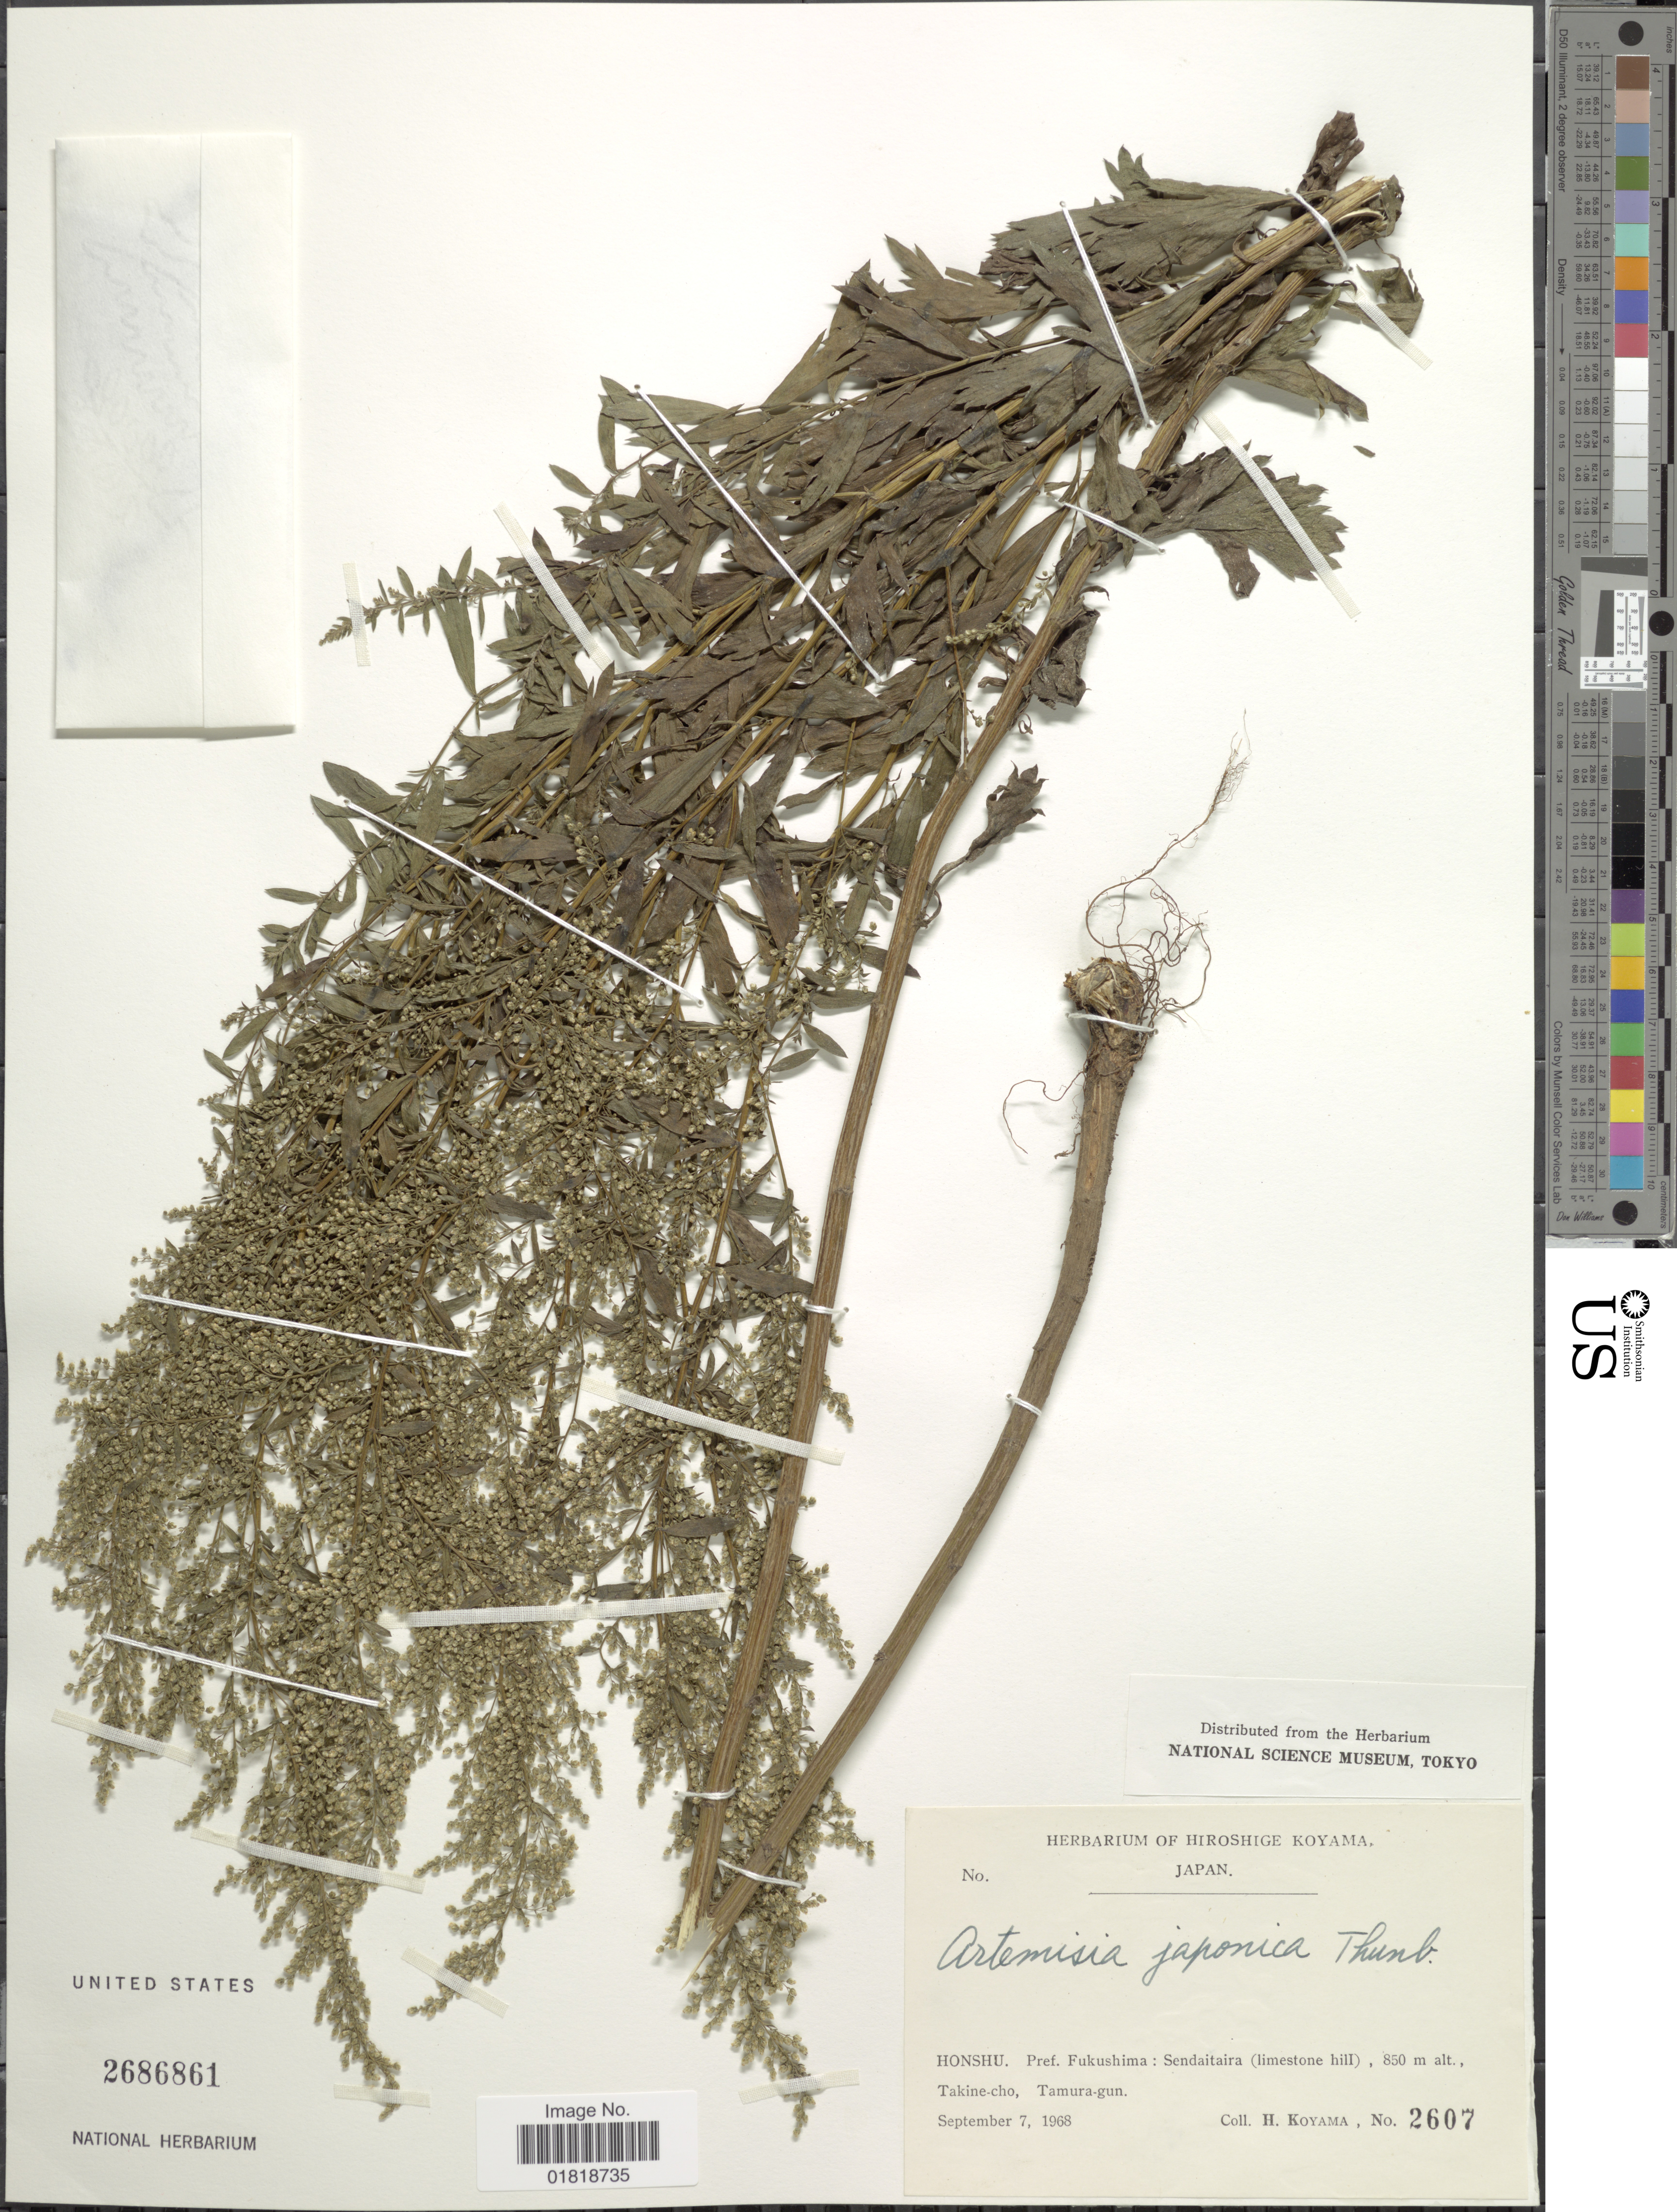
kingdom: Plantae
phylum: Tracheophyta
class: Magnoliopsida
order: Asterales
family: Asteraceae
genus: Artemisia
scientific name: Artemisia japonica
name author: Thunb.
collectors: H. Koyama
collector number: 2607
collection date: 1968-09-07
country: Japan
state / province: Hukusima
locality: Honshu, Sendaitaira (limestone hill), Takine-cho, Tamura-gun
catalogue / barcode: US 2686861